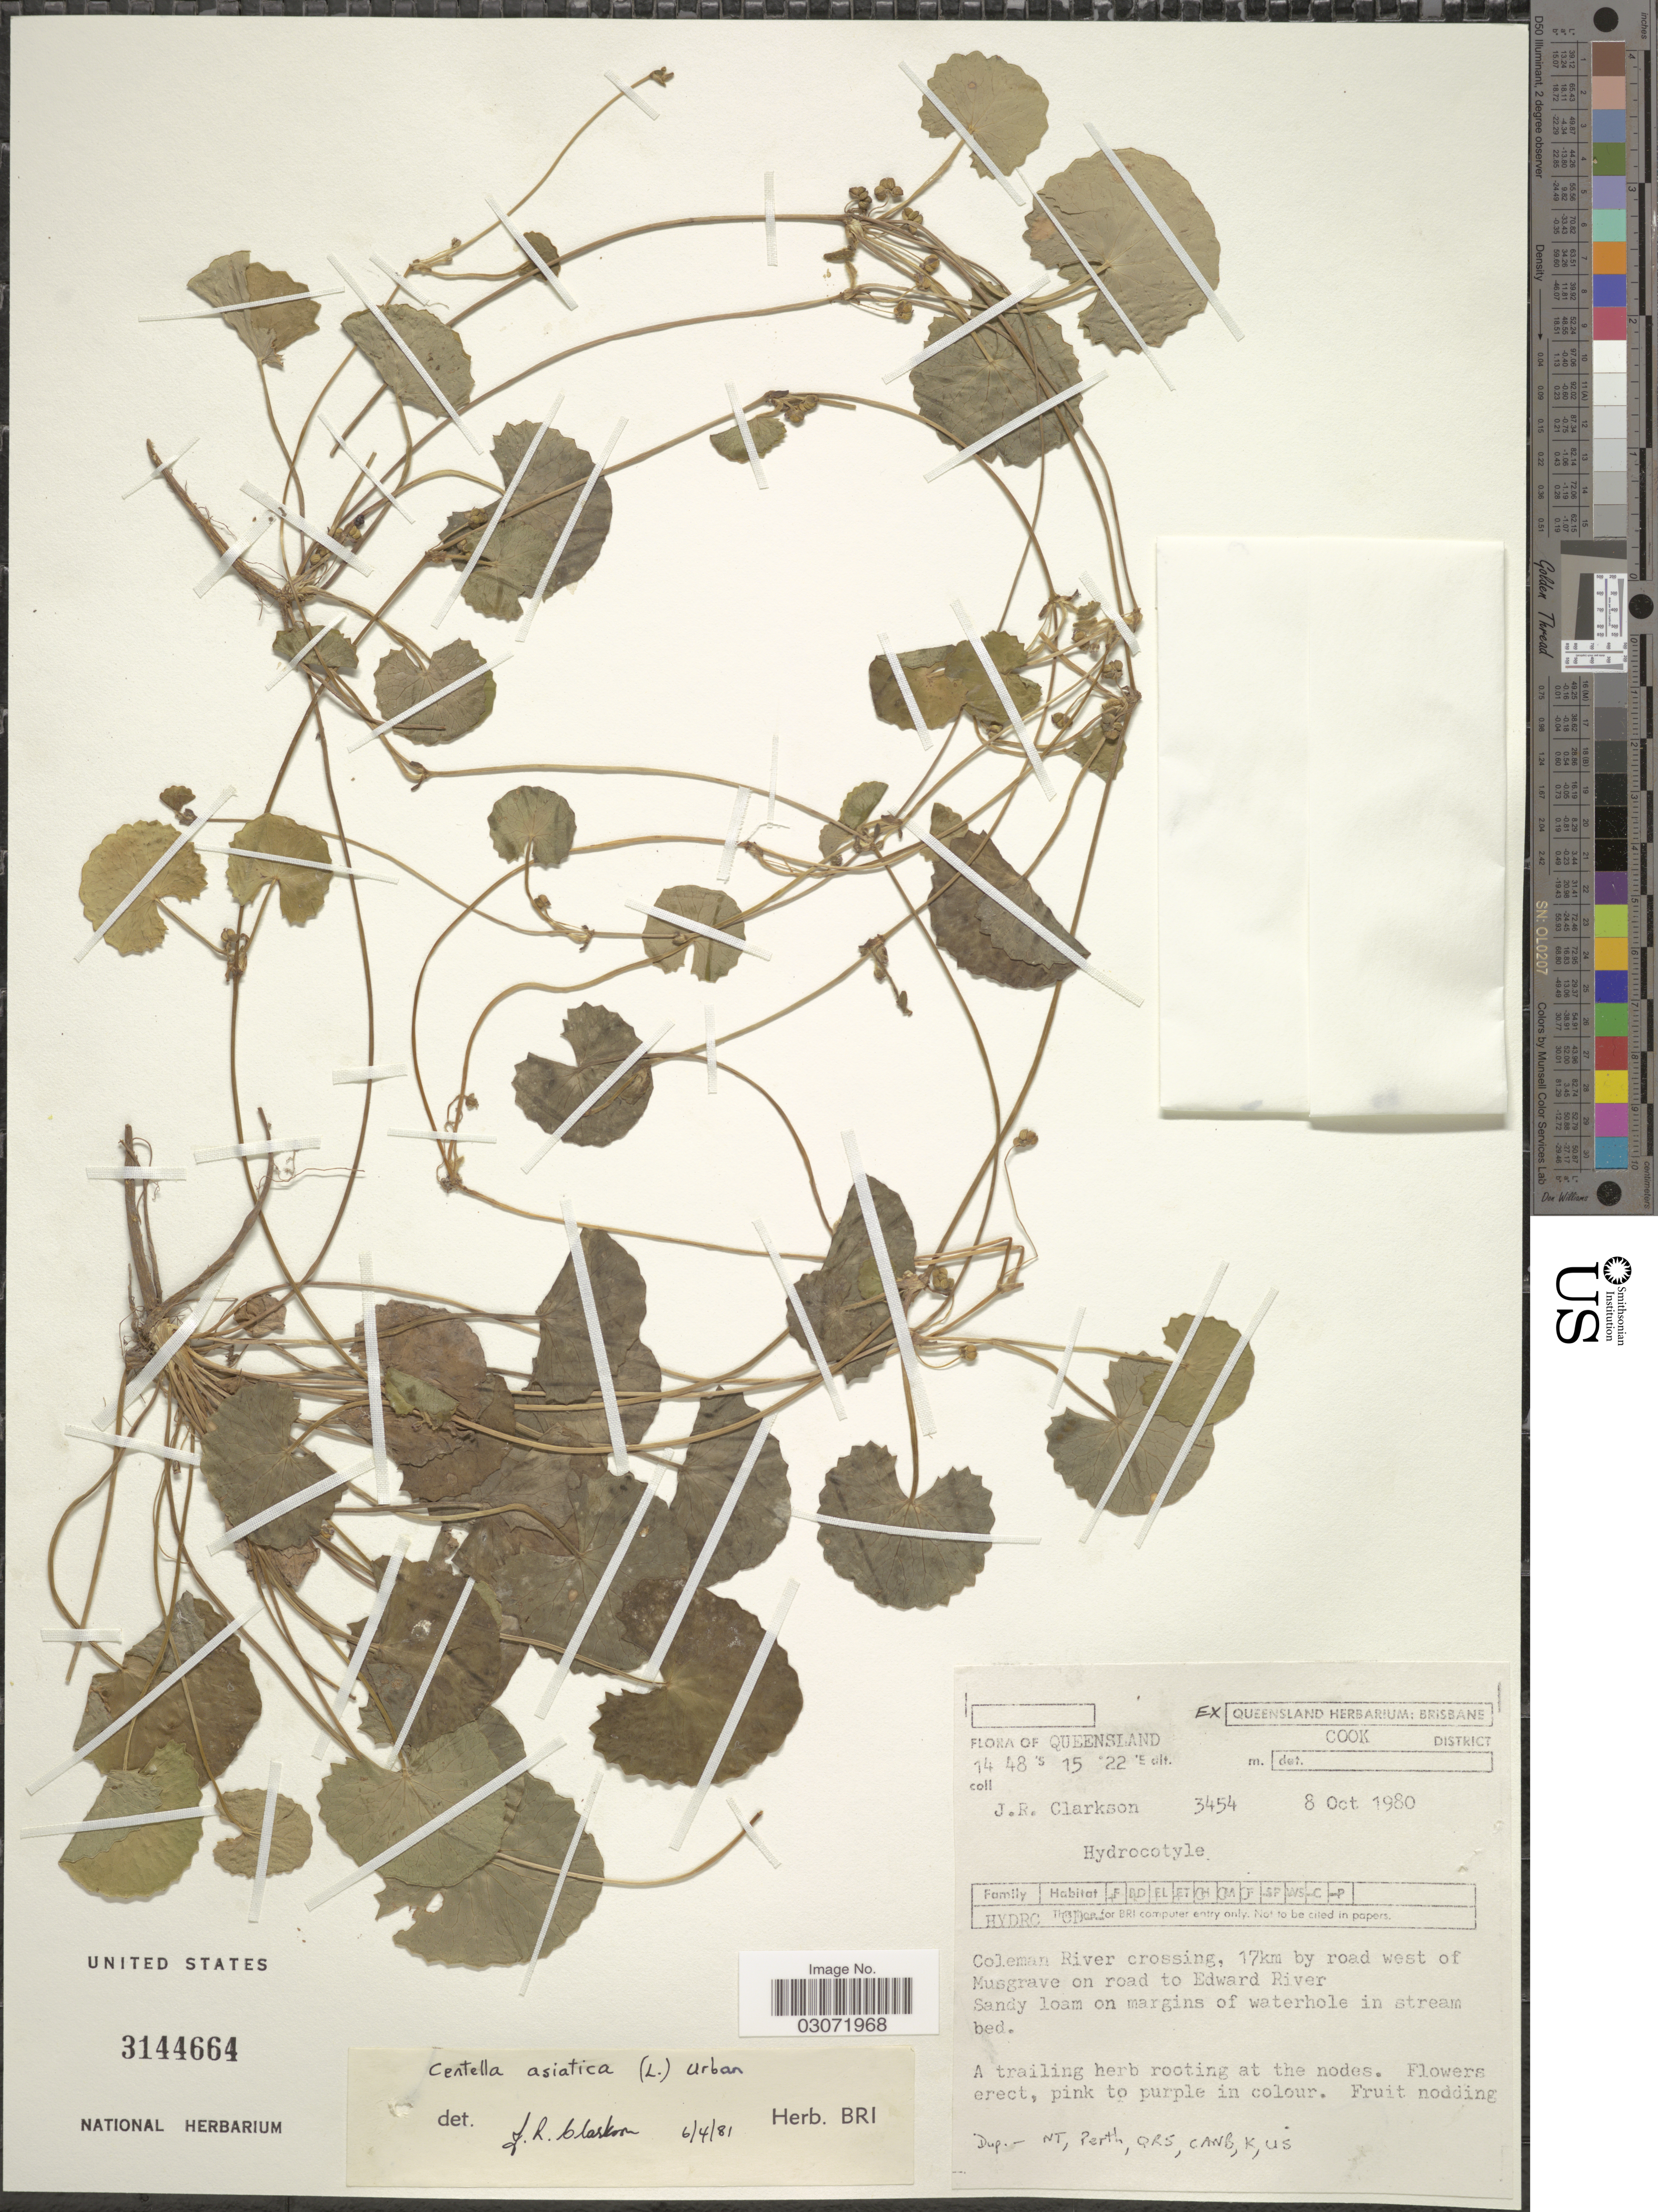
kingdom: Plantae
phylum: Tracheophyta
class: Magnoliopsida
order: Apiales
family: Apiaceae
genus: Centella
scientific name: Centella asiatica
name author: (L.) Urb.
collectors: J. Clarkson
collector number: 3454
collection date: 1980-10-08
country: Australia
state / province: Queensland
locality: Coleman River crossing, 17km by road west of Musgrave on road to Edward River. Cook District.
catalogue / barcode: US 3144664